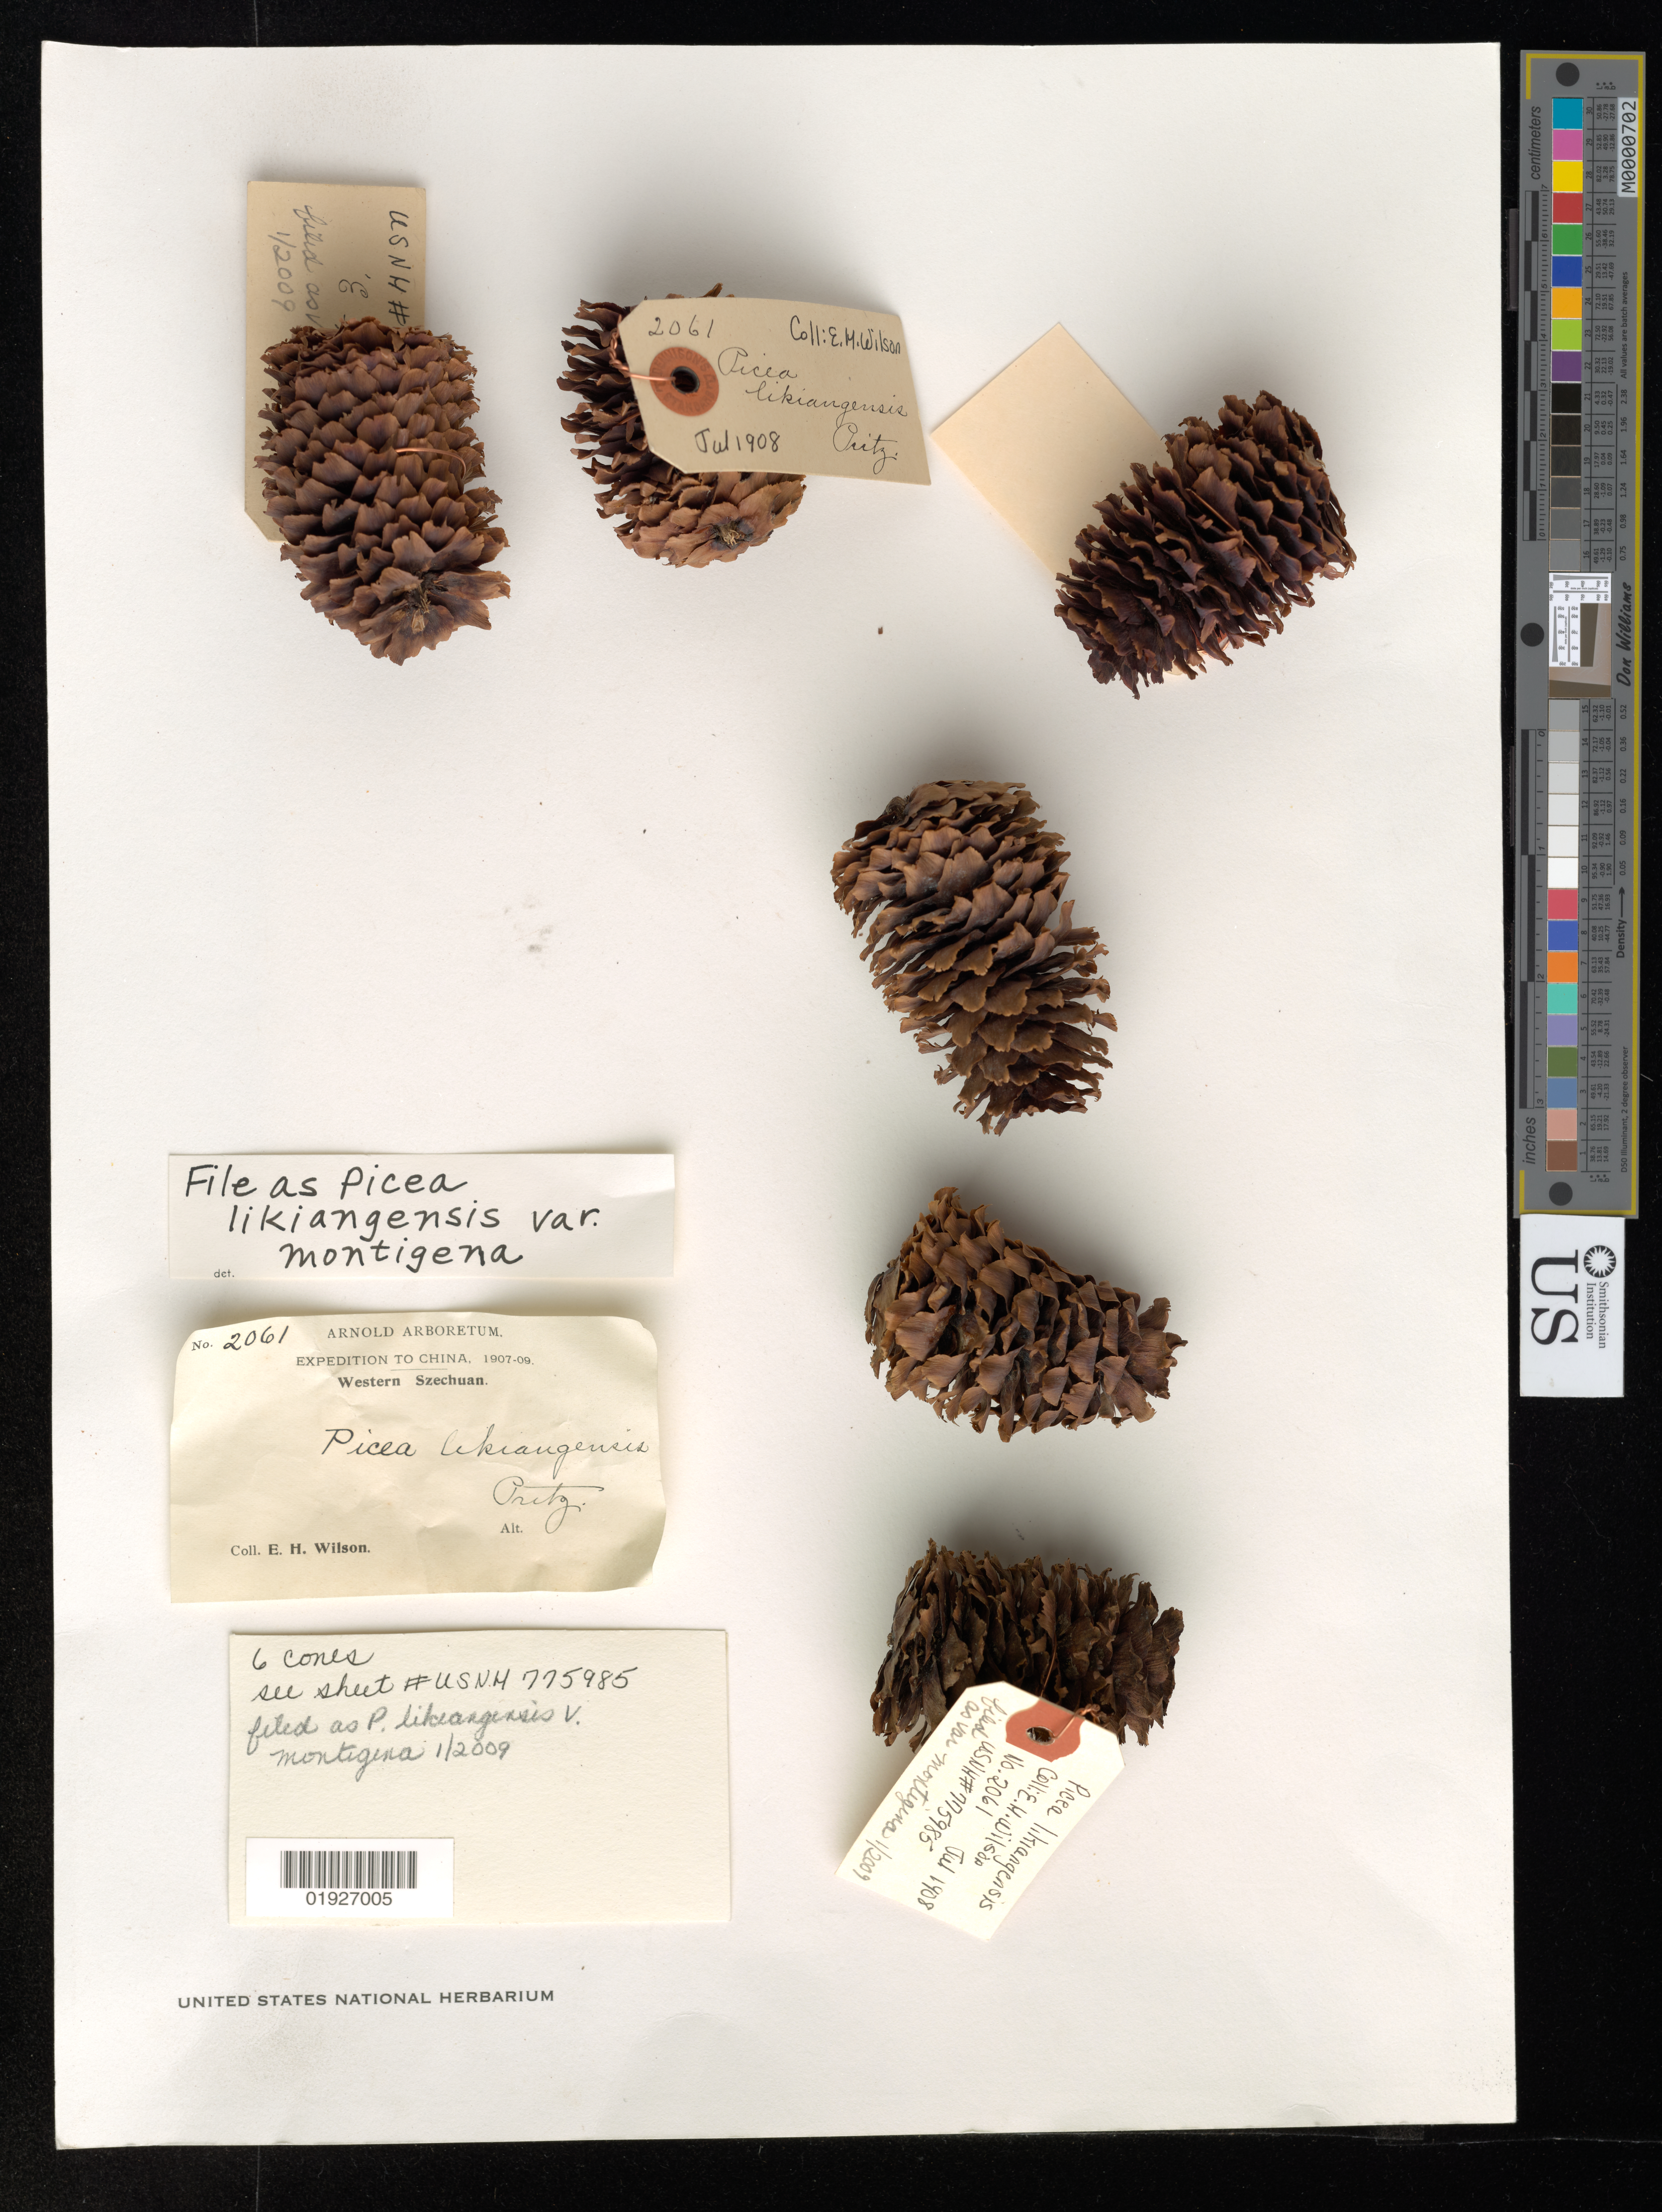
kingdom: Plantae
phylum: Tracheophyta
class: Pinopsida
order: Pinales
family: Pinaceae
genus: Picea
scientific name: Picea likiangensis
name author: (Franch.) E. Pritz.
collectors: E. Wilson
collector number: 2061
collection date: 1908-07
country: China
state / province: Sichuan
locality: Western Szechuan